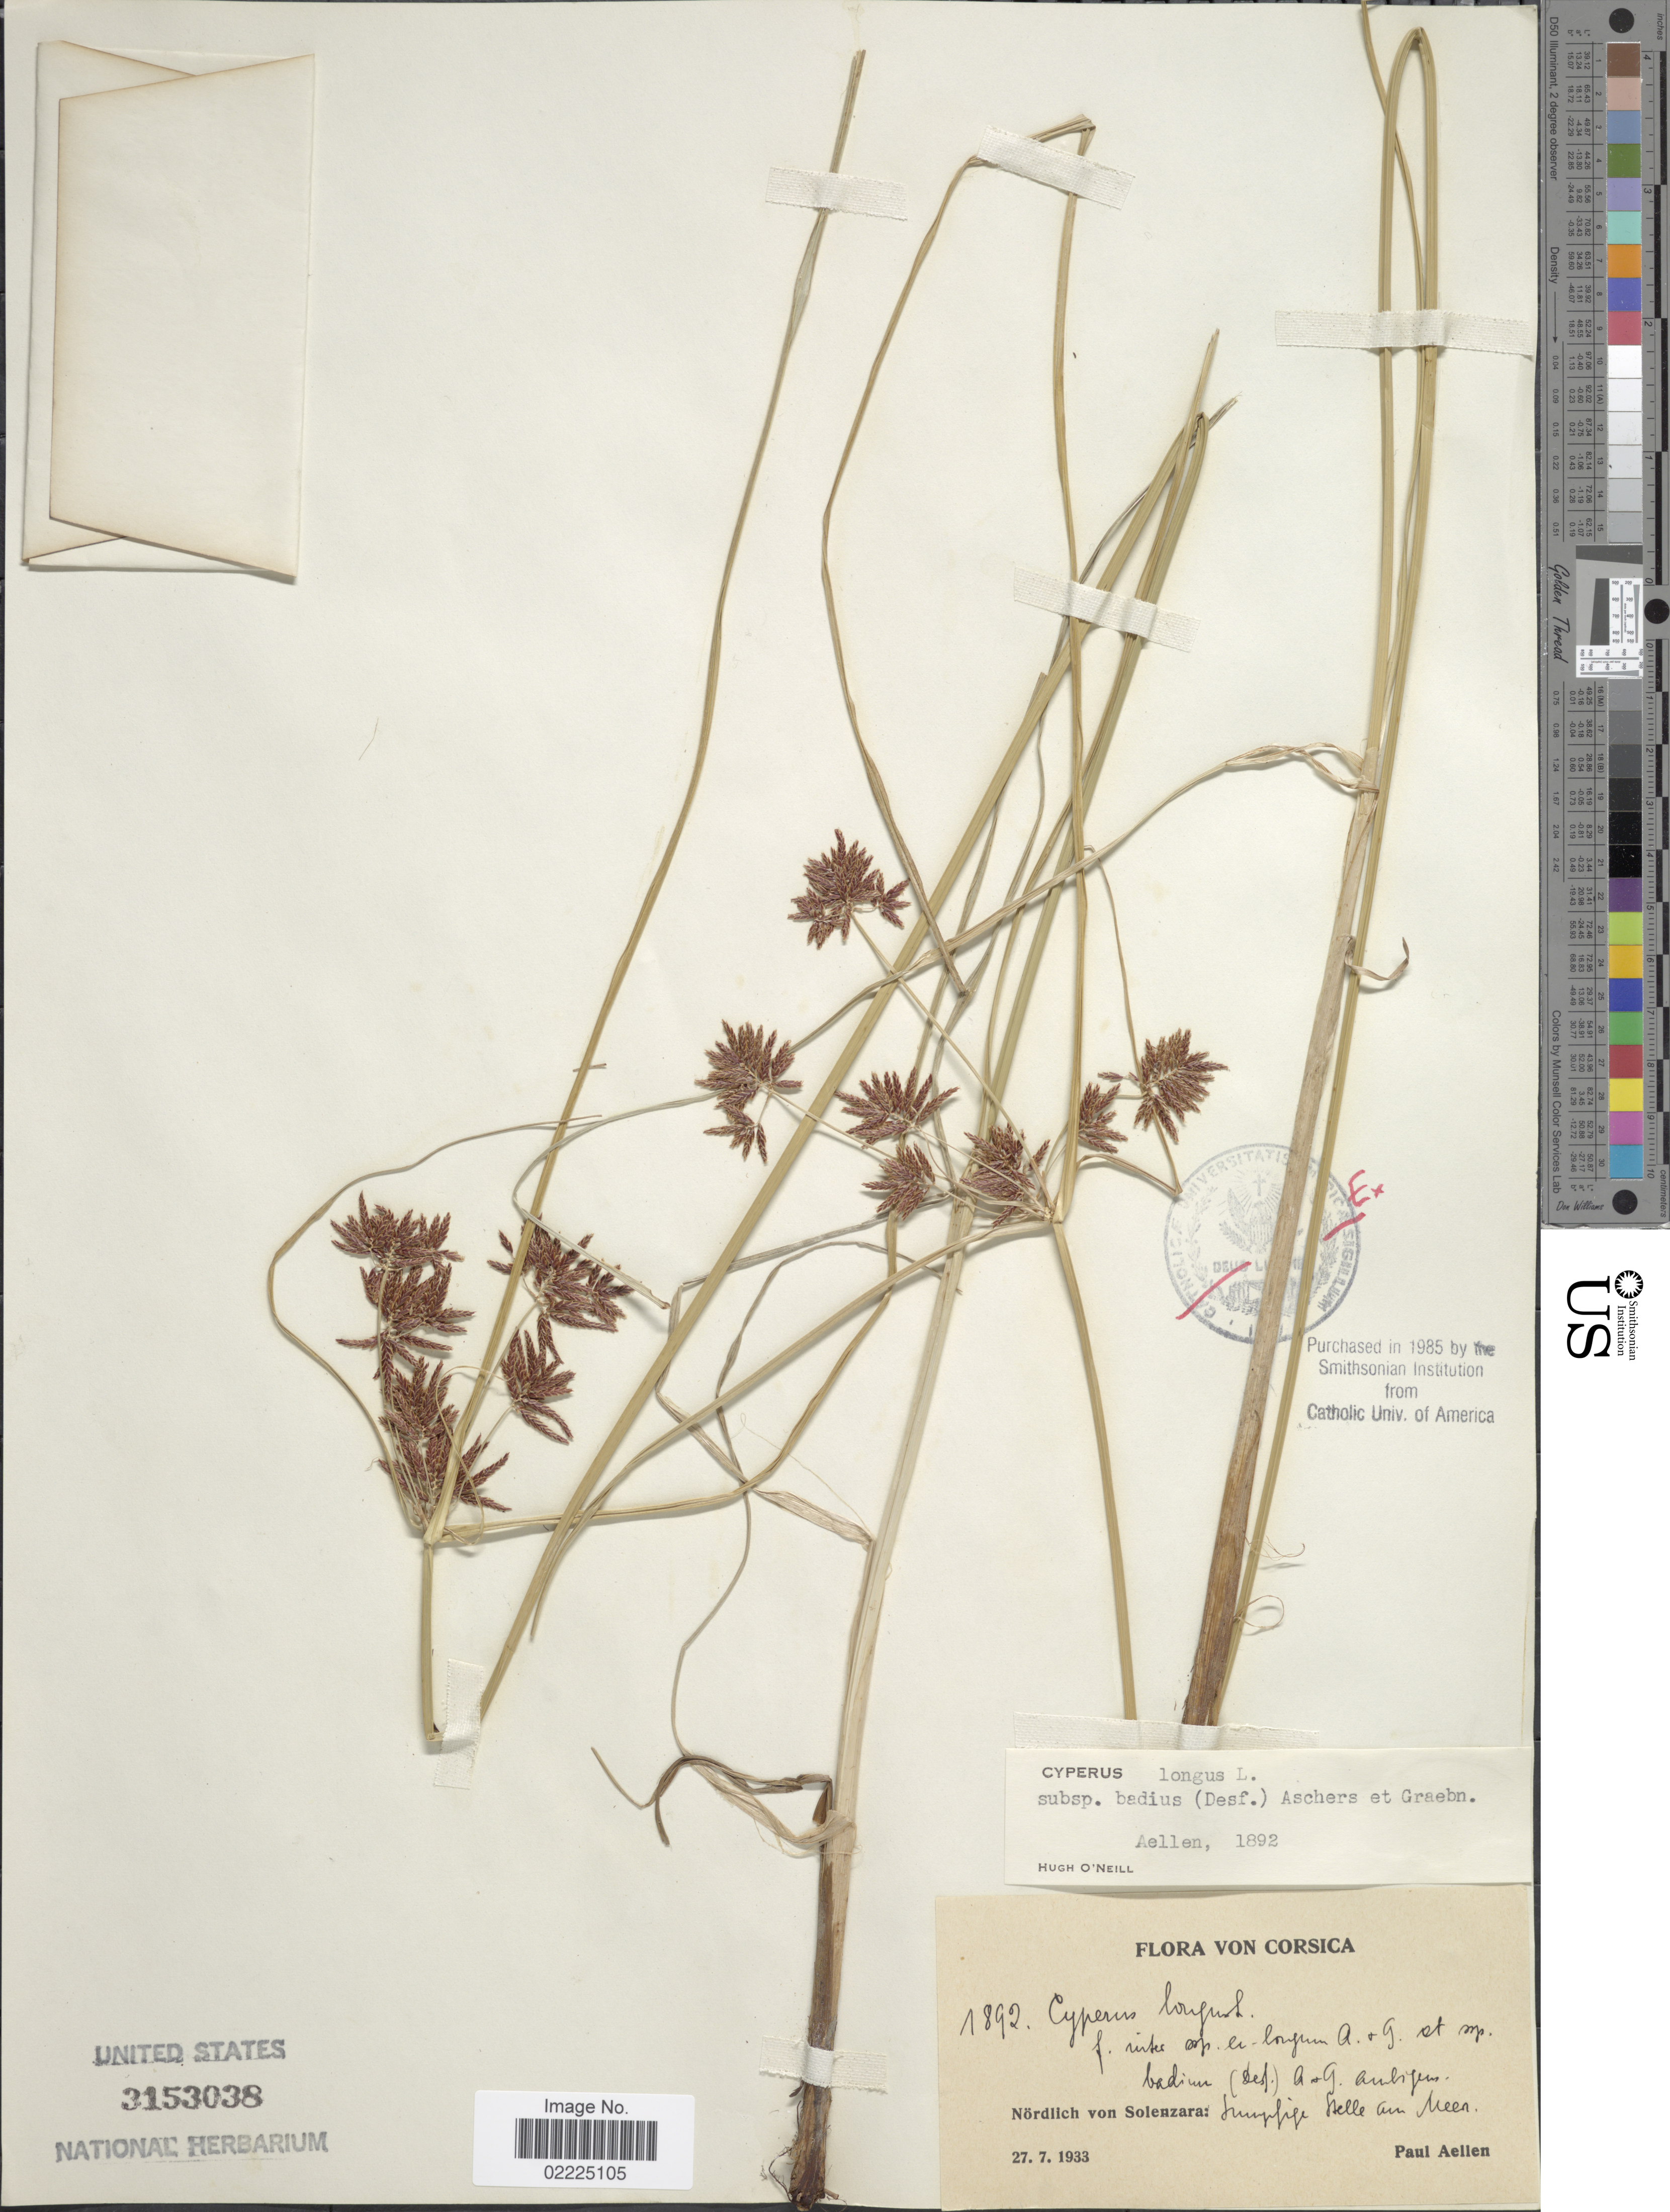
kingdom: Plantae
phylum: Tracheophyta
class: Liliopsida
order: Poales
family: Cyperaceae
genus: Cyperus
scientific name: Cyperus longus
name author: L.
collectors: P. Aellen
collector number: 1892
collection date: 1933-07-27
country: France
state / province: Corsica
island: Corse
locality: Nördlich von Solenzara: Sumpge Nelle am Meen [interpreted]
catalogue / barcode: US 3153038